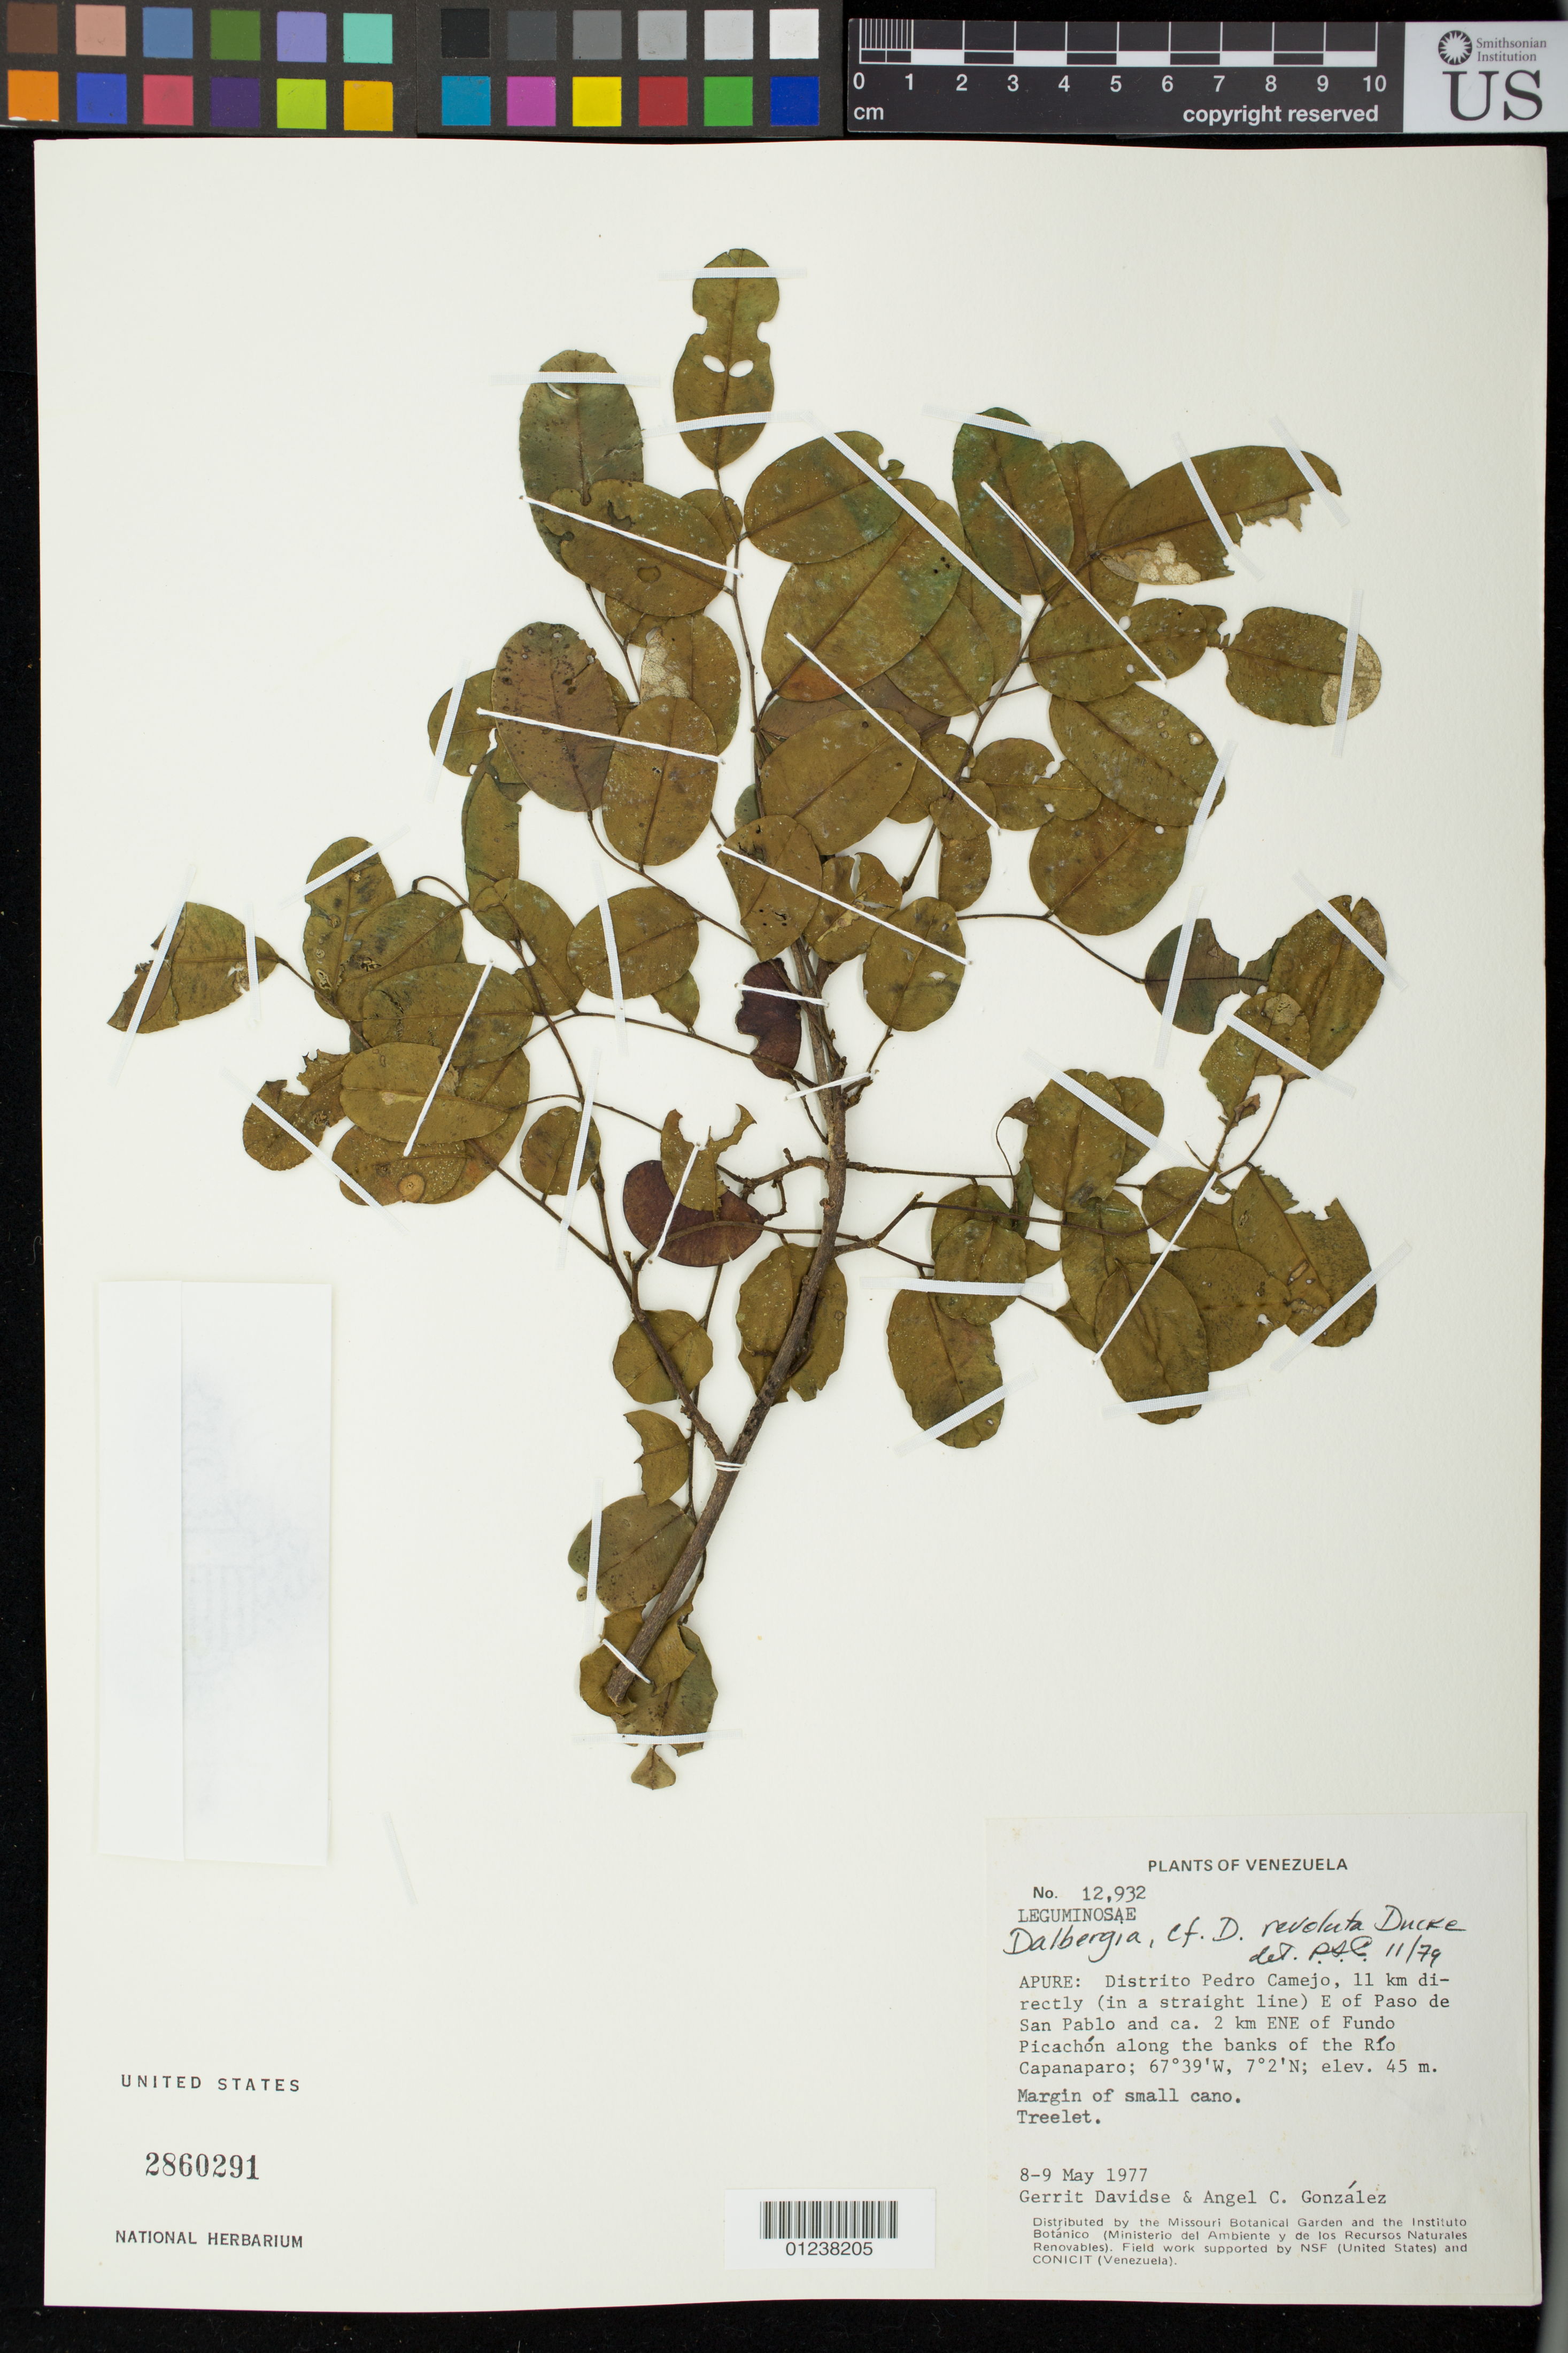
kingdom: Plantae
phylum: Tracheophyta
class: Magnoliopsida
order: Fabales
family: Fabaceae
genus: Dalbergia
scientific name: Dalbergia glauca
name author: (Desv.) Amshoff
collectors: G. Davidse & A. C. González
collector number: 12932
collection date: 1977-05-08/1977-05-09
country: Venezuela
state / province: Apure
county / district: Pedro Camejo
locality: Distrito Pedro Camejo, 11 km directly (in a straight line) E of Paso de San Pablo and ca. 2 km ENE of Fundo Picachon along the banks of the Río Capanaparo.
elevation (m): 45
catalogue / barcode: US 2860291